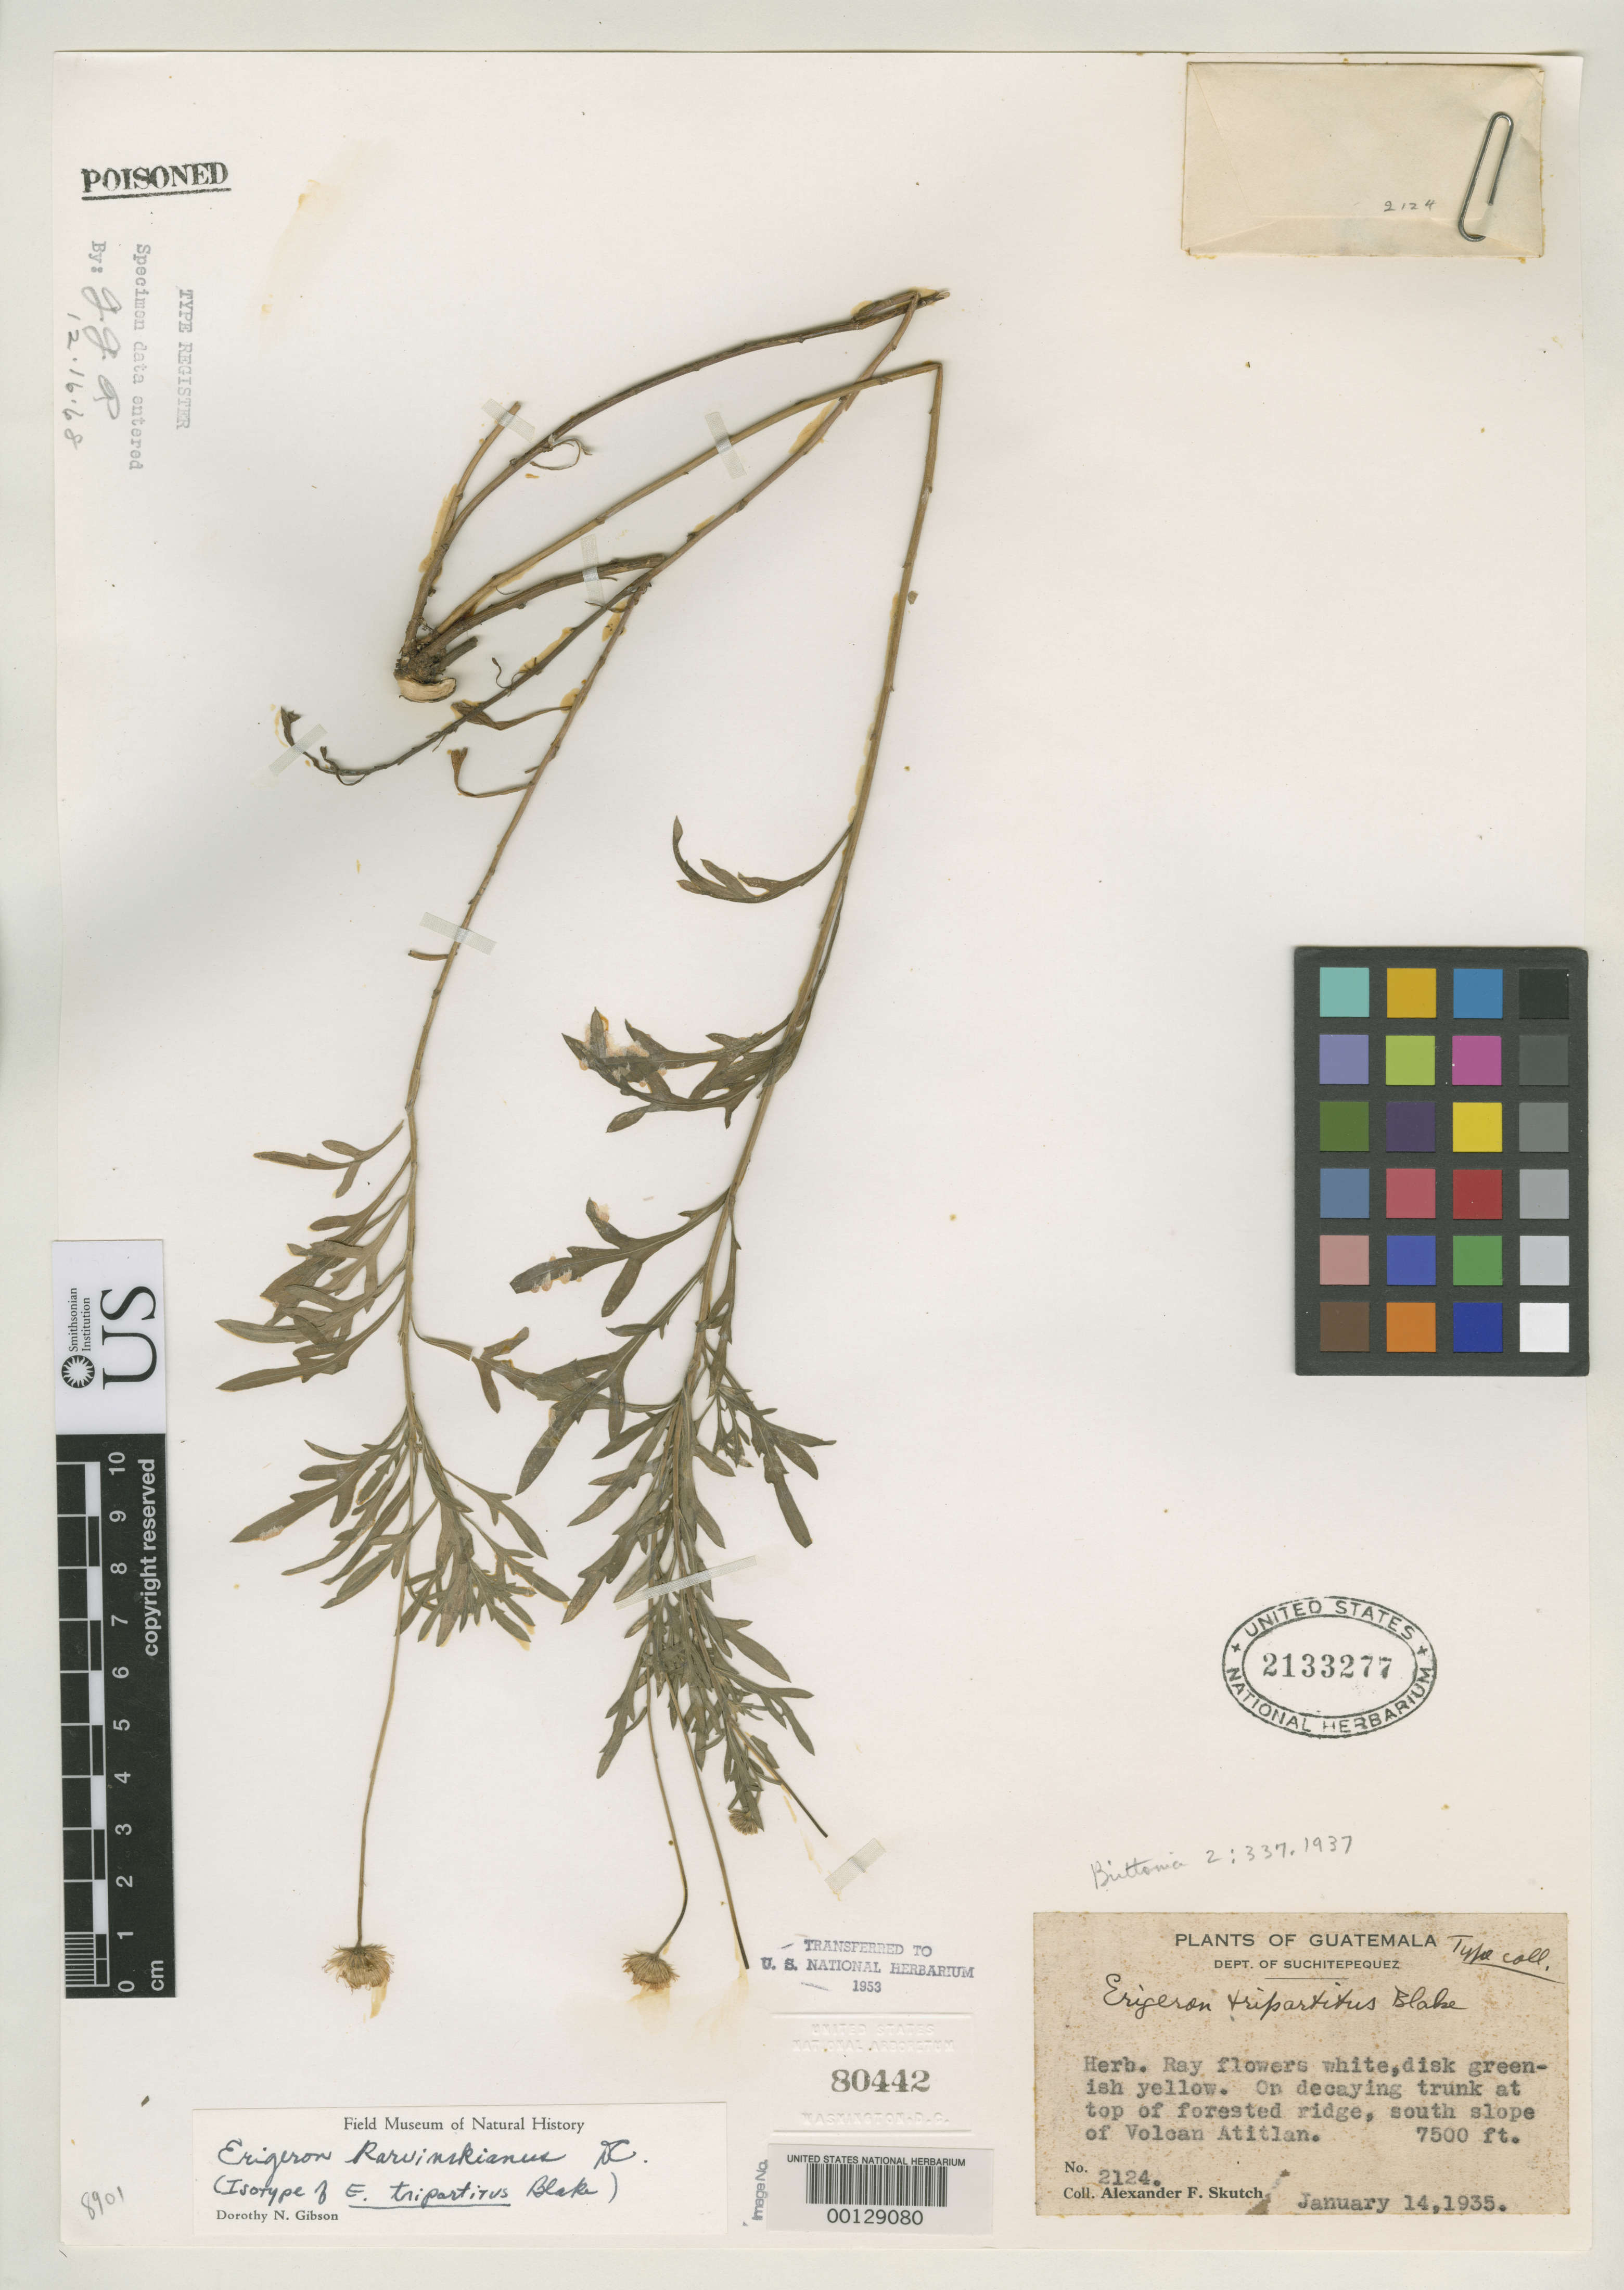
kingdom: Plantae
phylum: Tracheophyta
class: Magnoliopsida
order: Asterales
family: Asteraceae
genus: Erigeron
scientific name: Erigeron tripartitus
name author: S.F. Blake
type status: Isotype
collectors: A. F. Skutch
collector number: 2124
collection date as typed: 14 Jan 1935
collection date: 1935-01-14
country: Guatemala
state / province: Suchitepéquez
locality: Volcan Atitlam.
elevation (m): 2285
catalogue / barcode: US 2133277